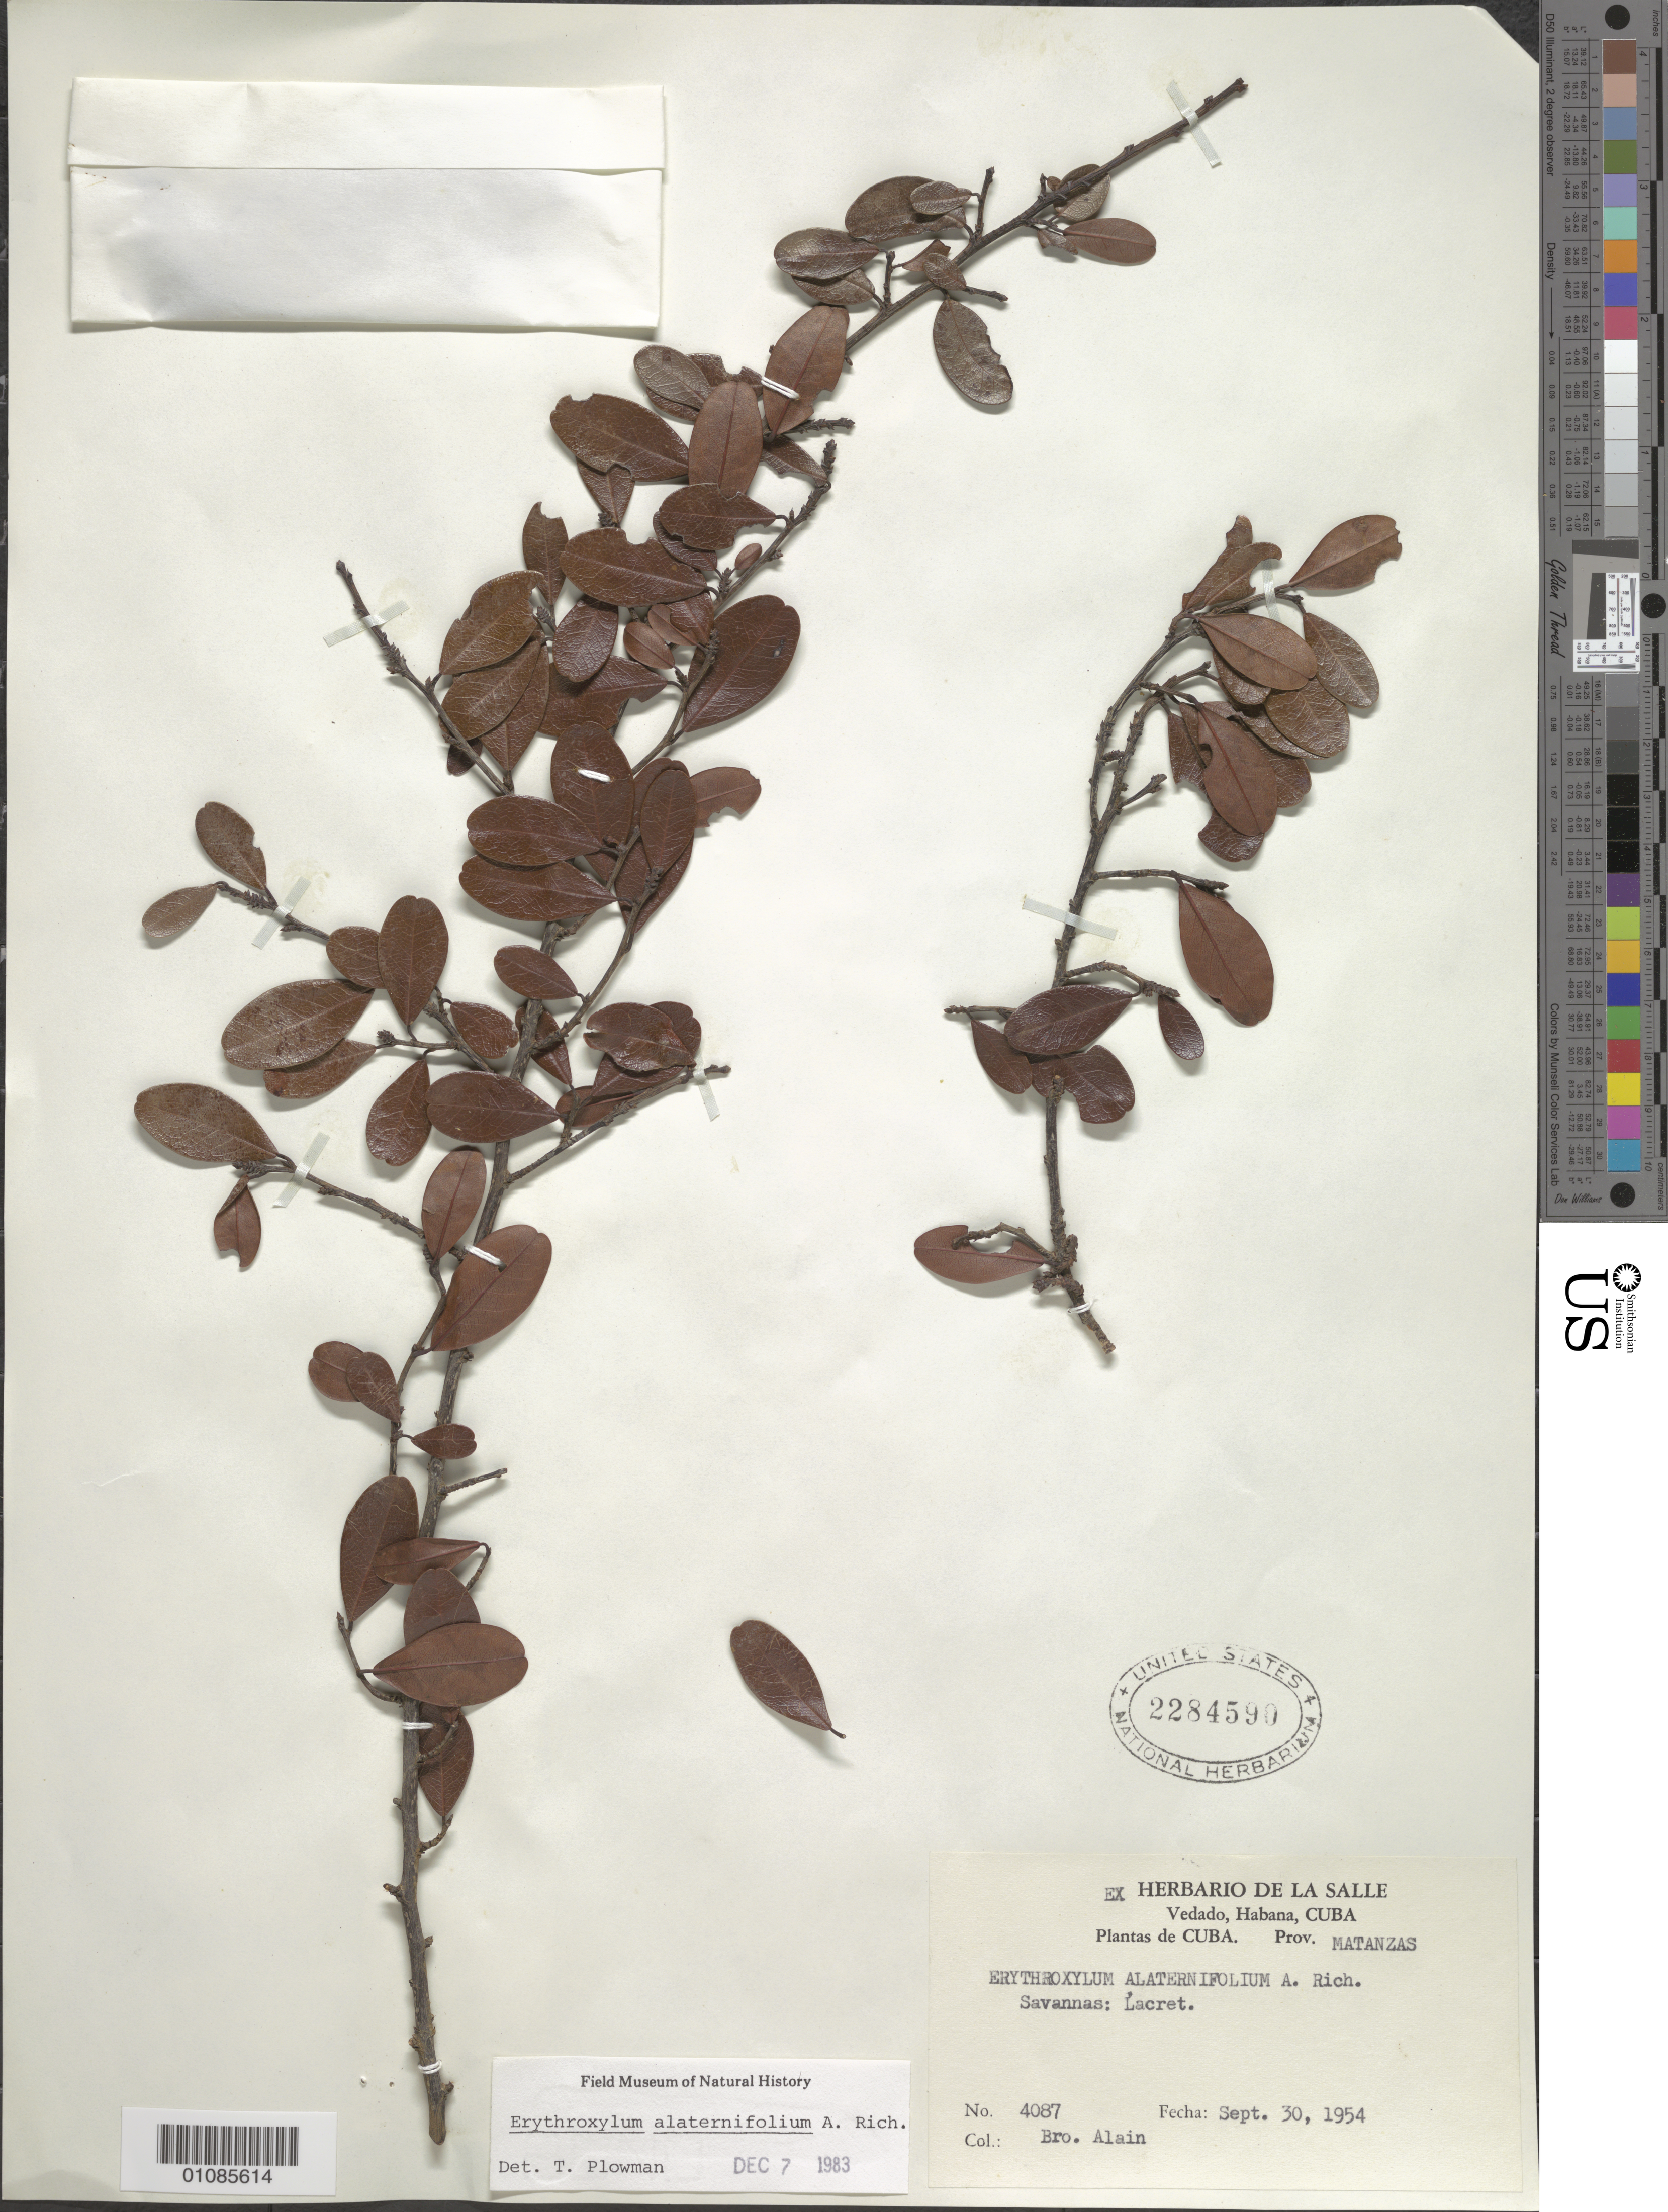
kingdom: Plantae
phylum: Tracheophyta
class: Magnoliopsida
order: Malpighiales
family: Erythroxylaceae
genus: Erythroxylum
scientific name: Erythroxylum alaternifolium var. alaternifolium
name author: A. Rich.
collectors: A. H. Liogier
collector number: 4087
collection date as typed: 30 Sep 1954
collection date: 1954-09-30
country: Cuba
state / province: La Habana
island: Cuba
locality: La Habana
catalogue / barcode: US 2284590